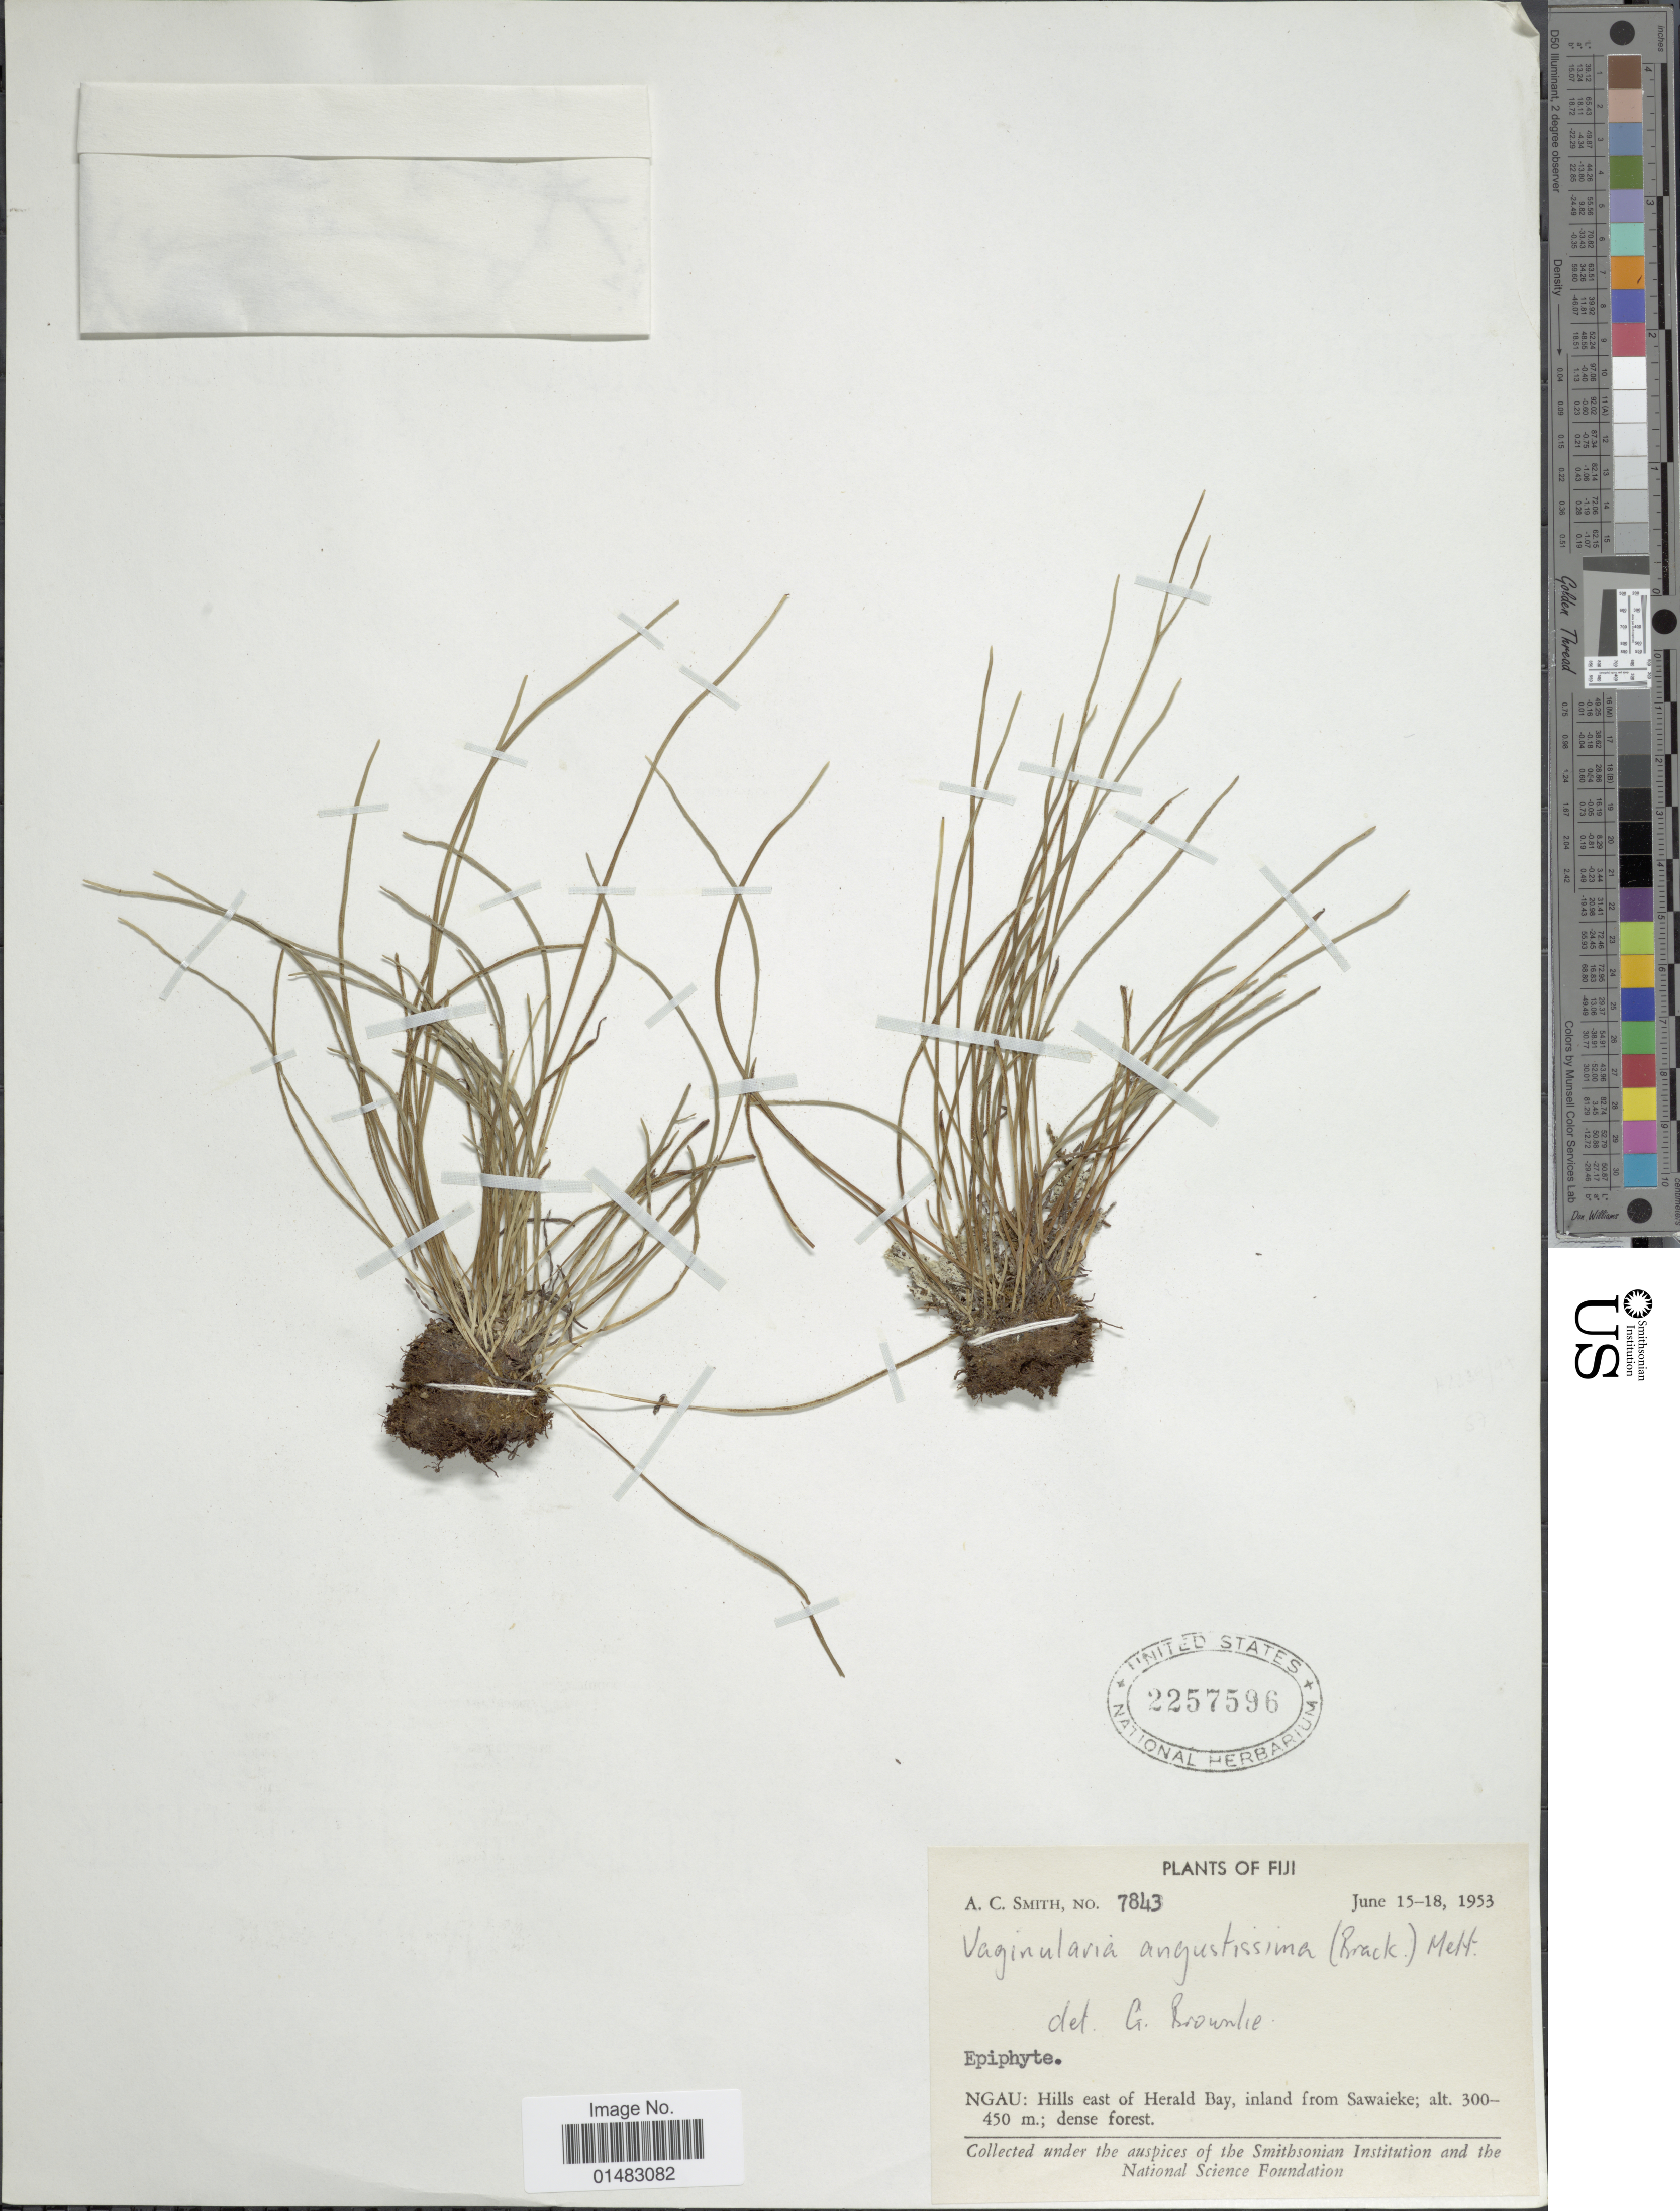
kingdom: Plantae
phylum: Tracheophyta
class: Polypodiopsida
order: Polypodiales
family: Pteridaceae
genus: Vaginularia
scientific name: Vaginularia angustissima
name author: (Brack.) Mett.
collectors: A. C. Smith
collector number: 7843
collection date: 1953-06-15/1953-06-18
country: Fiji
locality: Ngau: Hills east of Herald Bay, inland from Sawaieke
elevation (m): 300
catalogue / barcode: US 2257596